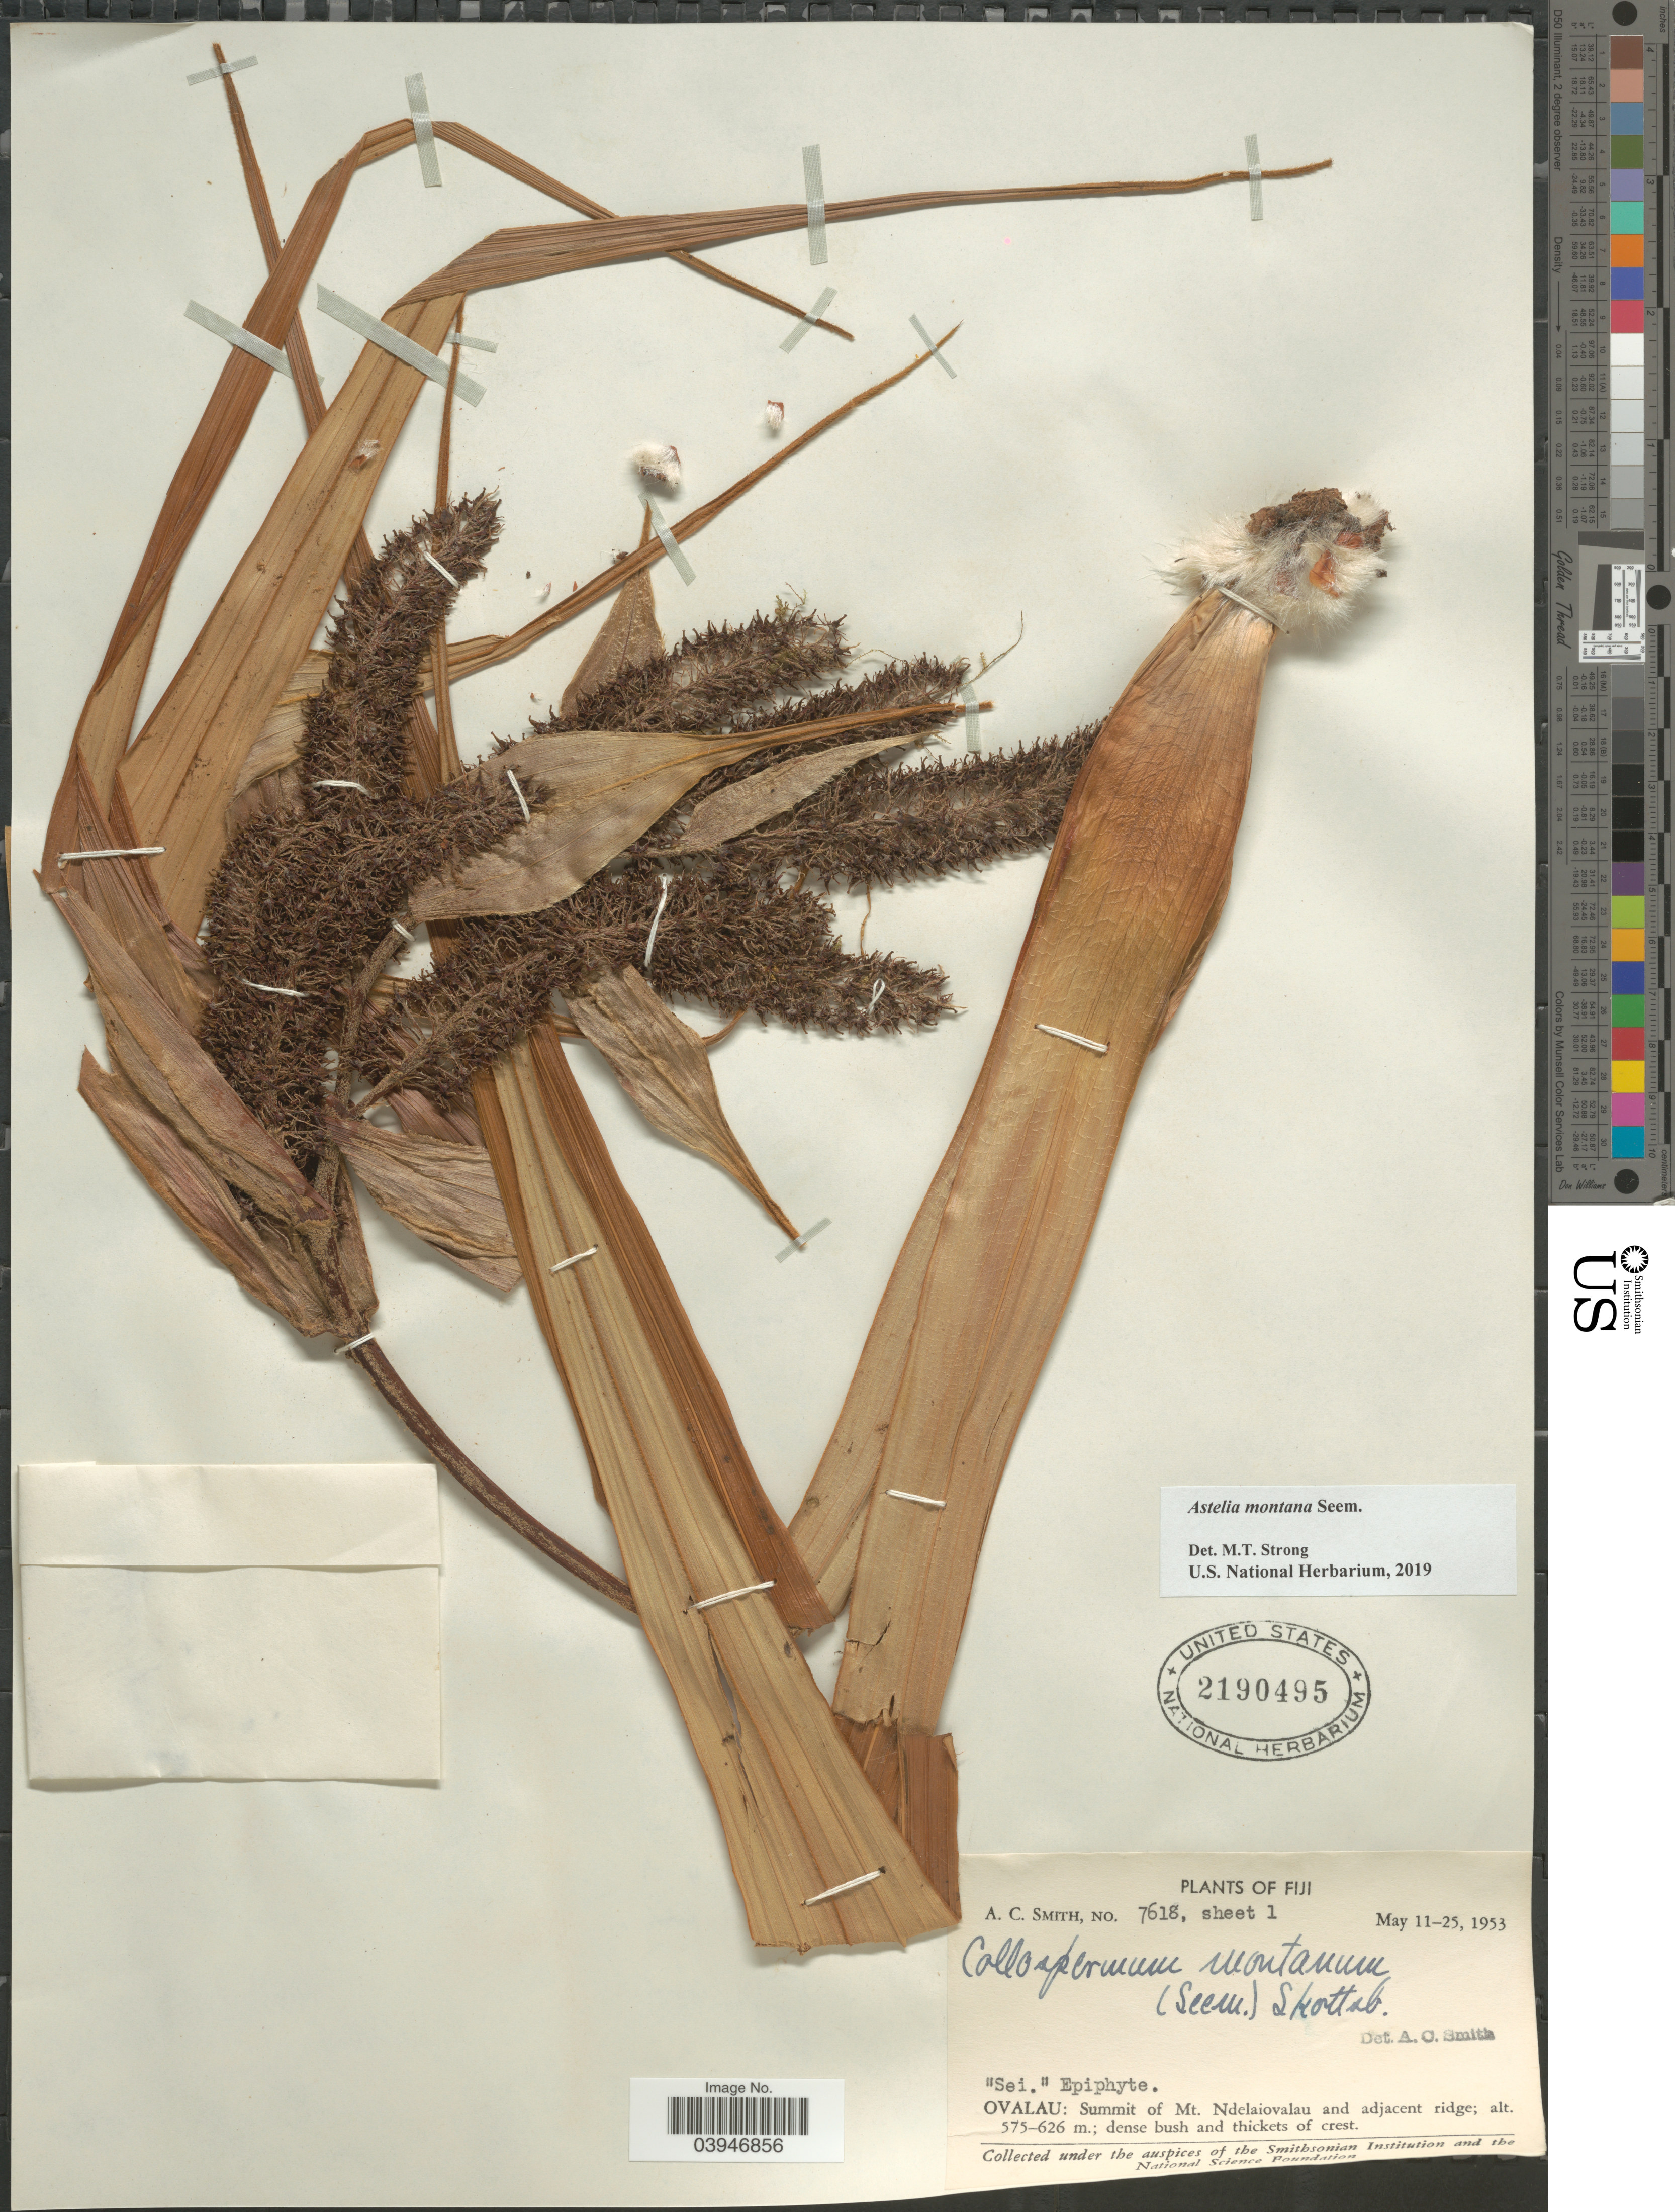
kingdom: Plantae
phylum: Tracheophyta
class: Liliopsida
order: Asparagales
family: Asteliaceae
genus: Astelia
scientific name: Astelia montana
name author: Seem.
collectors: A. C. Smith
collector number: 7618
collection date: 1953-05-11/1953-05-25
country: Fiji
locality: Ovalau: Summit of Mt. Ndelaiovalau and adjacent ridge.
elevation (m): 575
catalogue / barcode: US 2190495